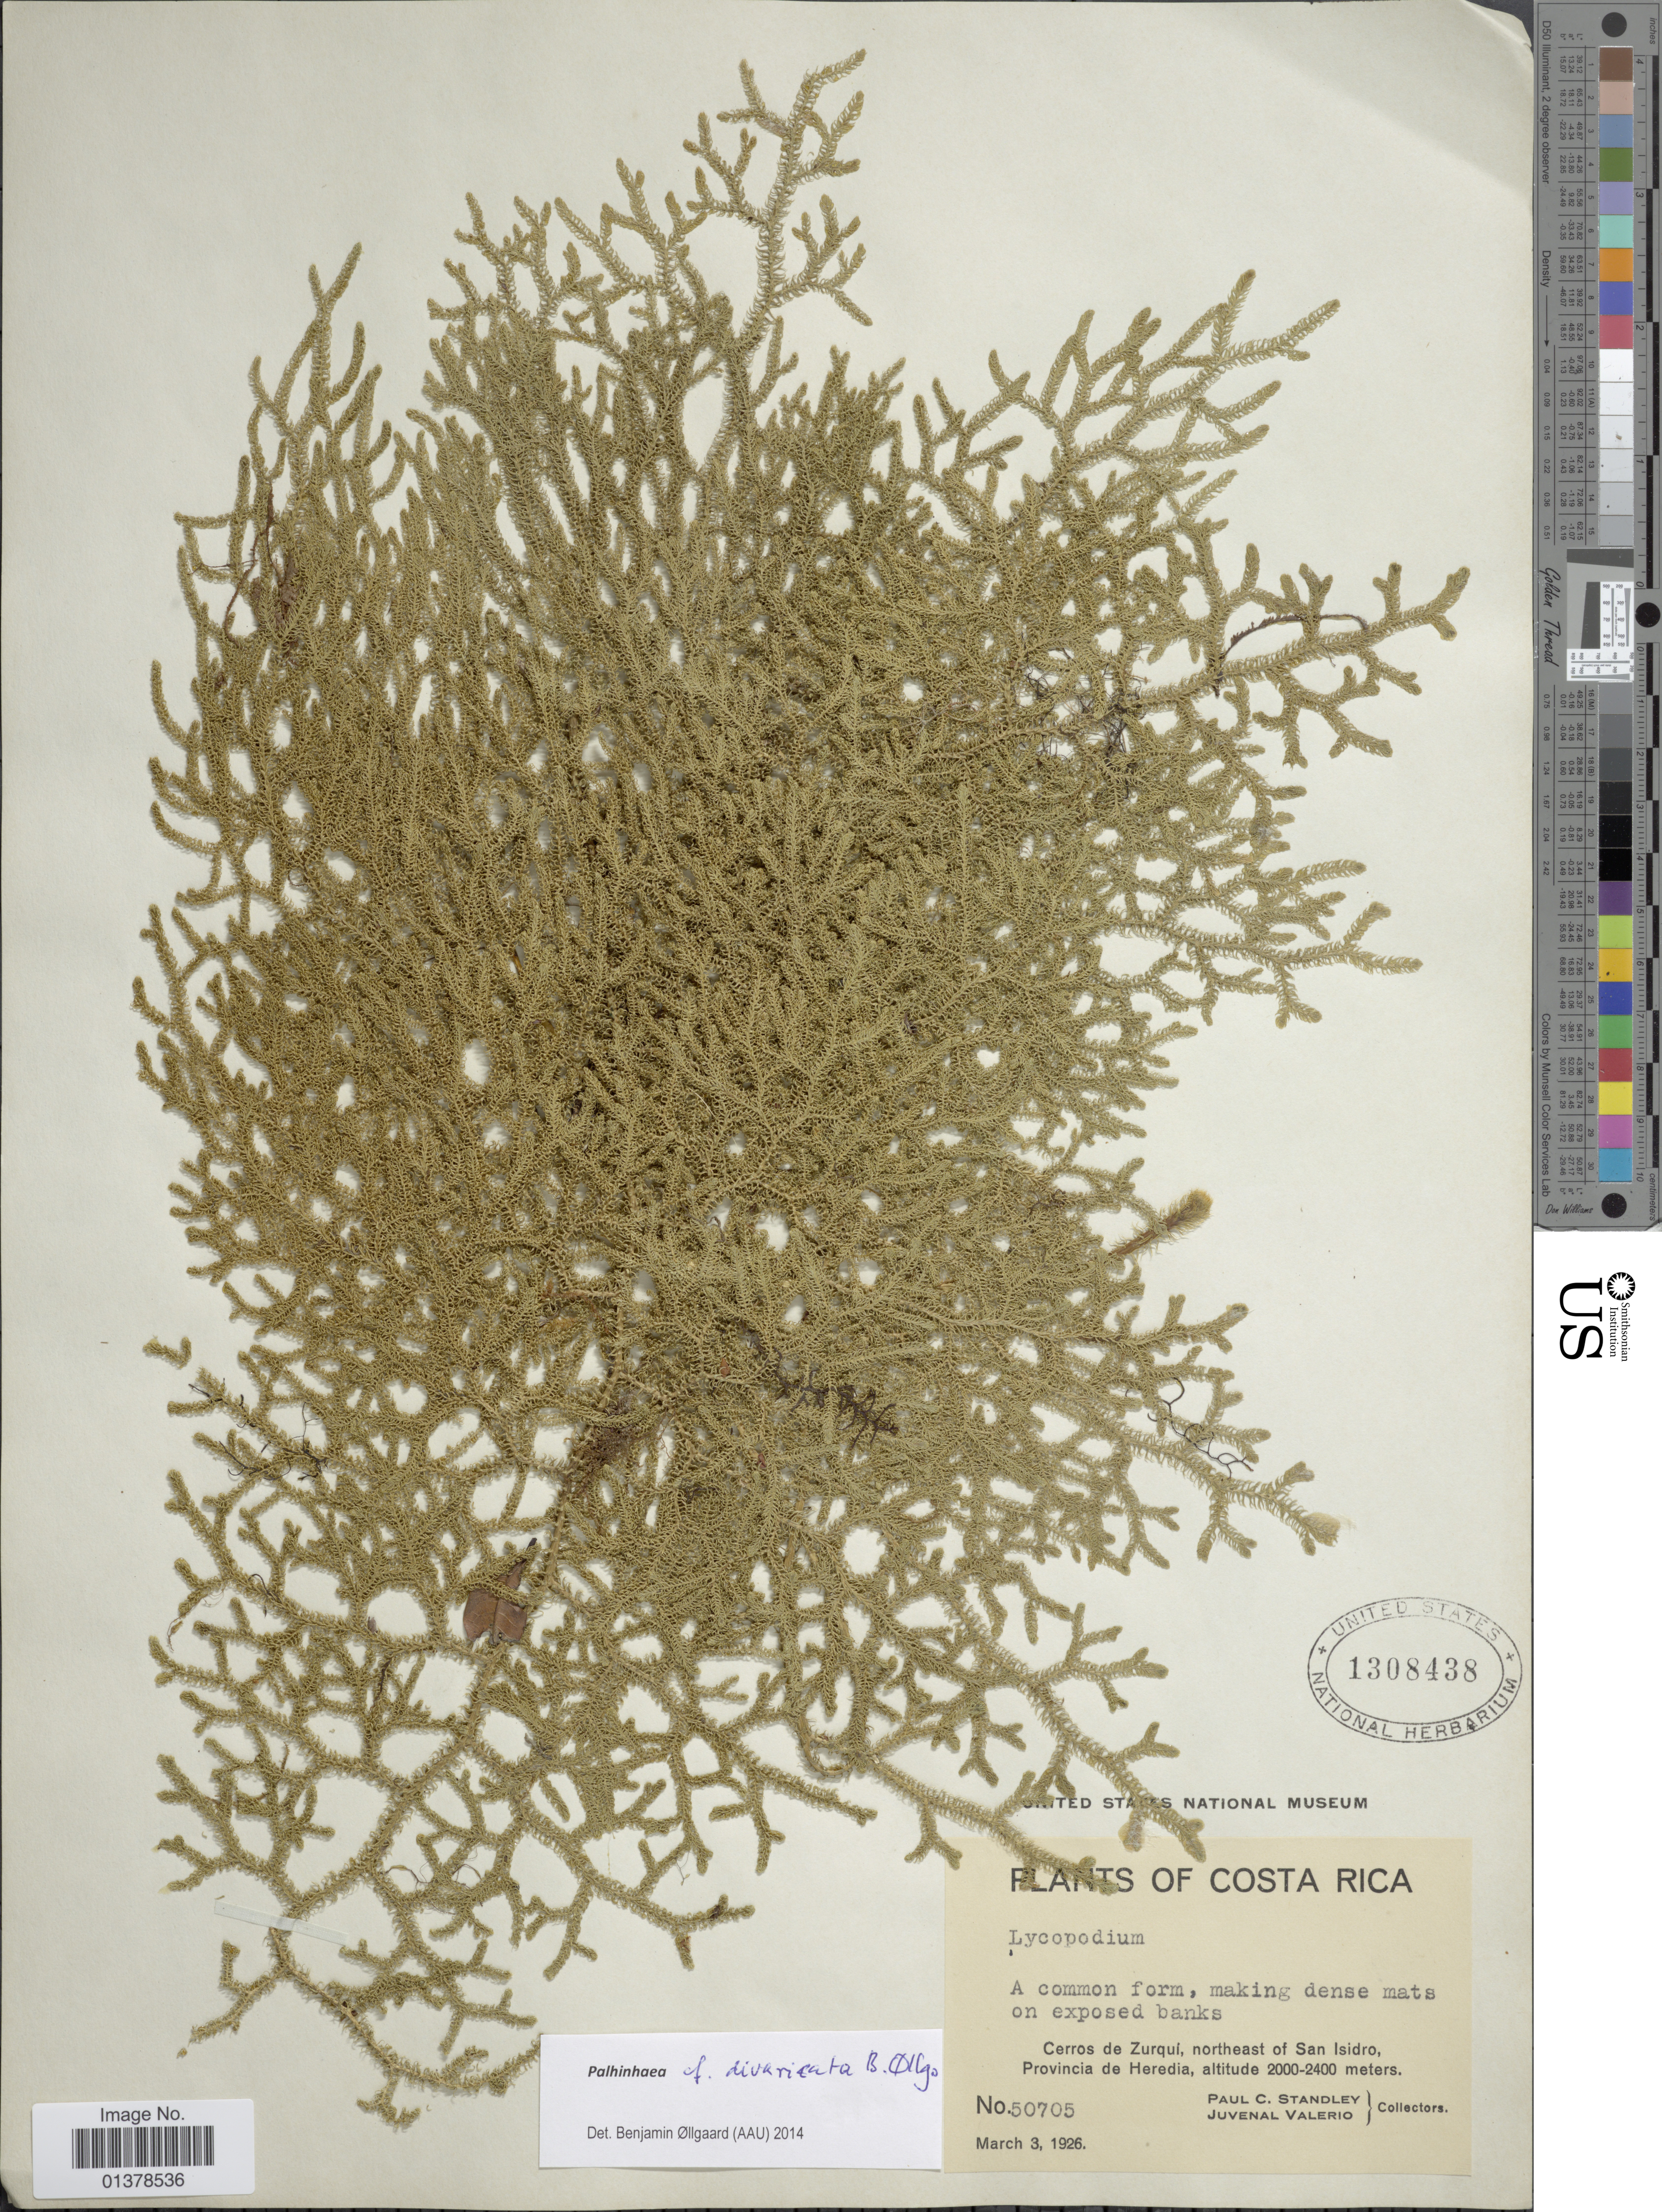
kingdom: Plantae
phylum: Tracheophyta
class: Lycopodiopsida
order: Lycopodiales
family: Lycopodiaceae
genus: Palhinhaea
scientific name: Palhinhaea cernua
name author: (L.) Vasc. & Franco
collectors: P. C. Standley & J. Valerio R.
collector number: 50705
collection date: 1926-03-03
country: Costa Rica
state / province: Heredia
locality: Cerros de Zurqui, northeast of San Isidro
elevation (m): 2000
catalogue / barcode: US 1308438